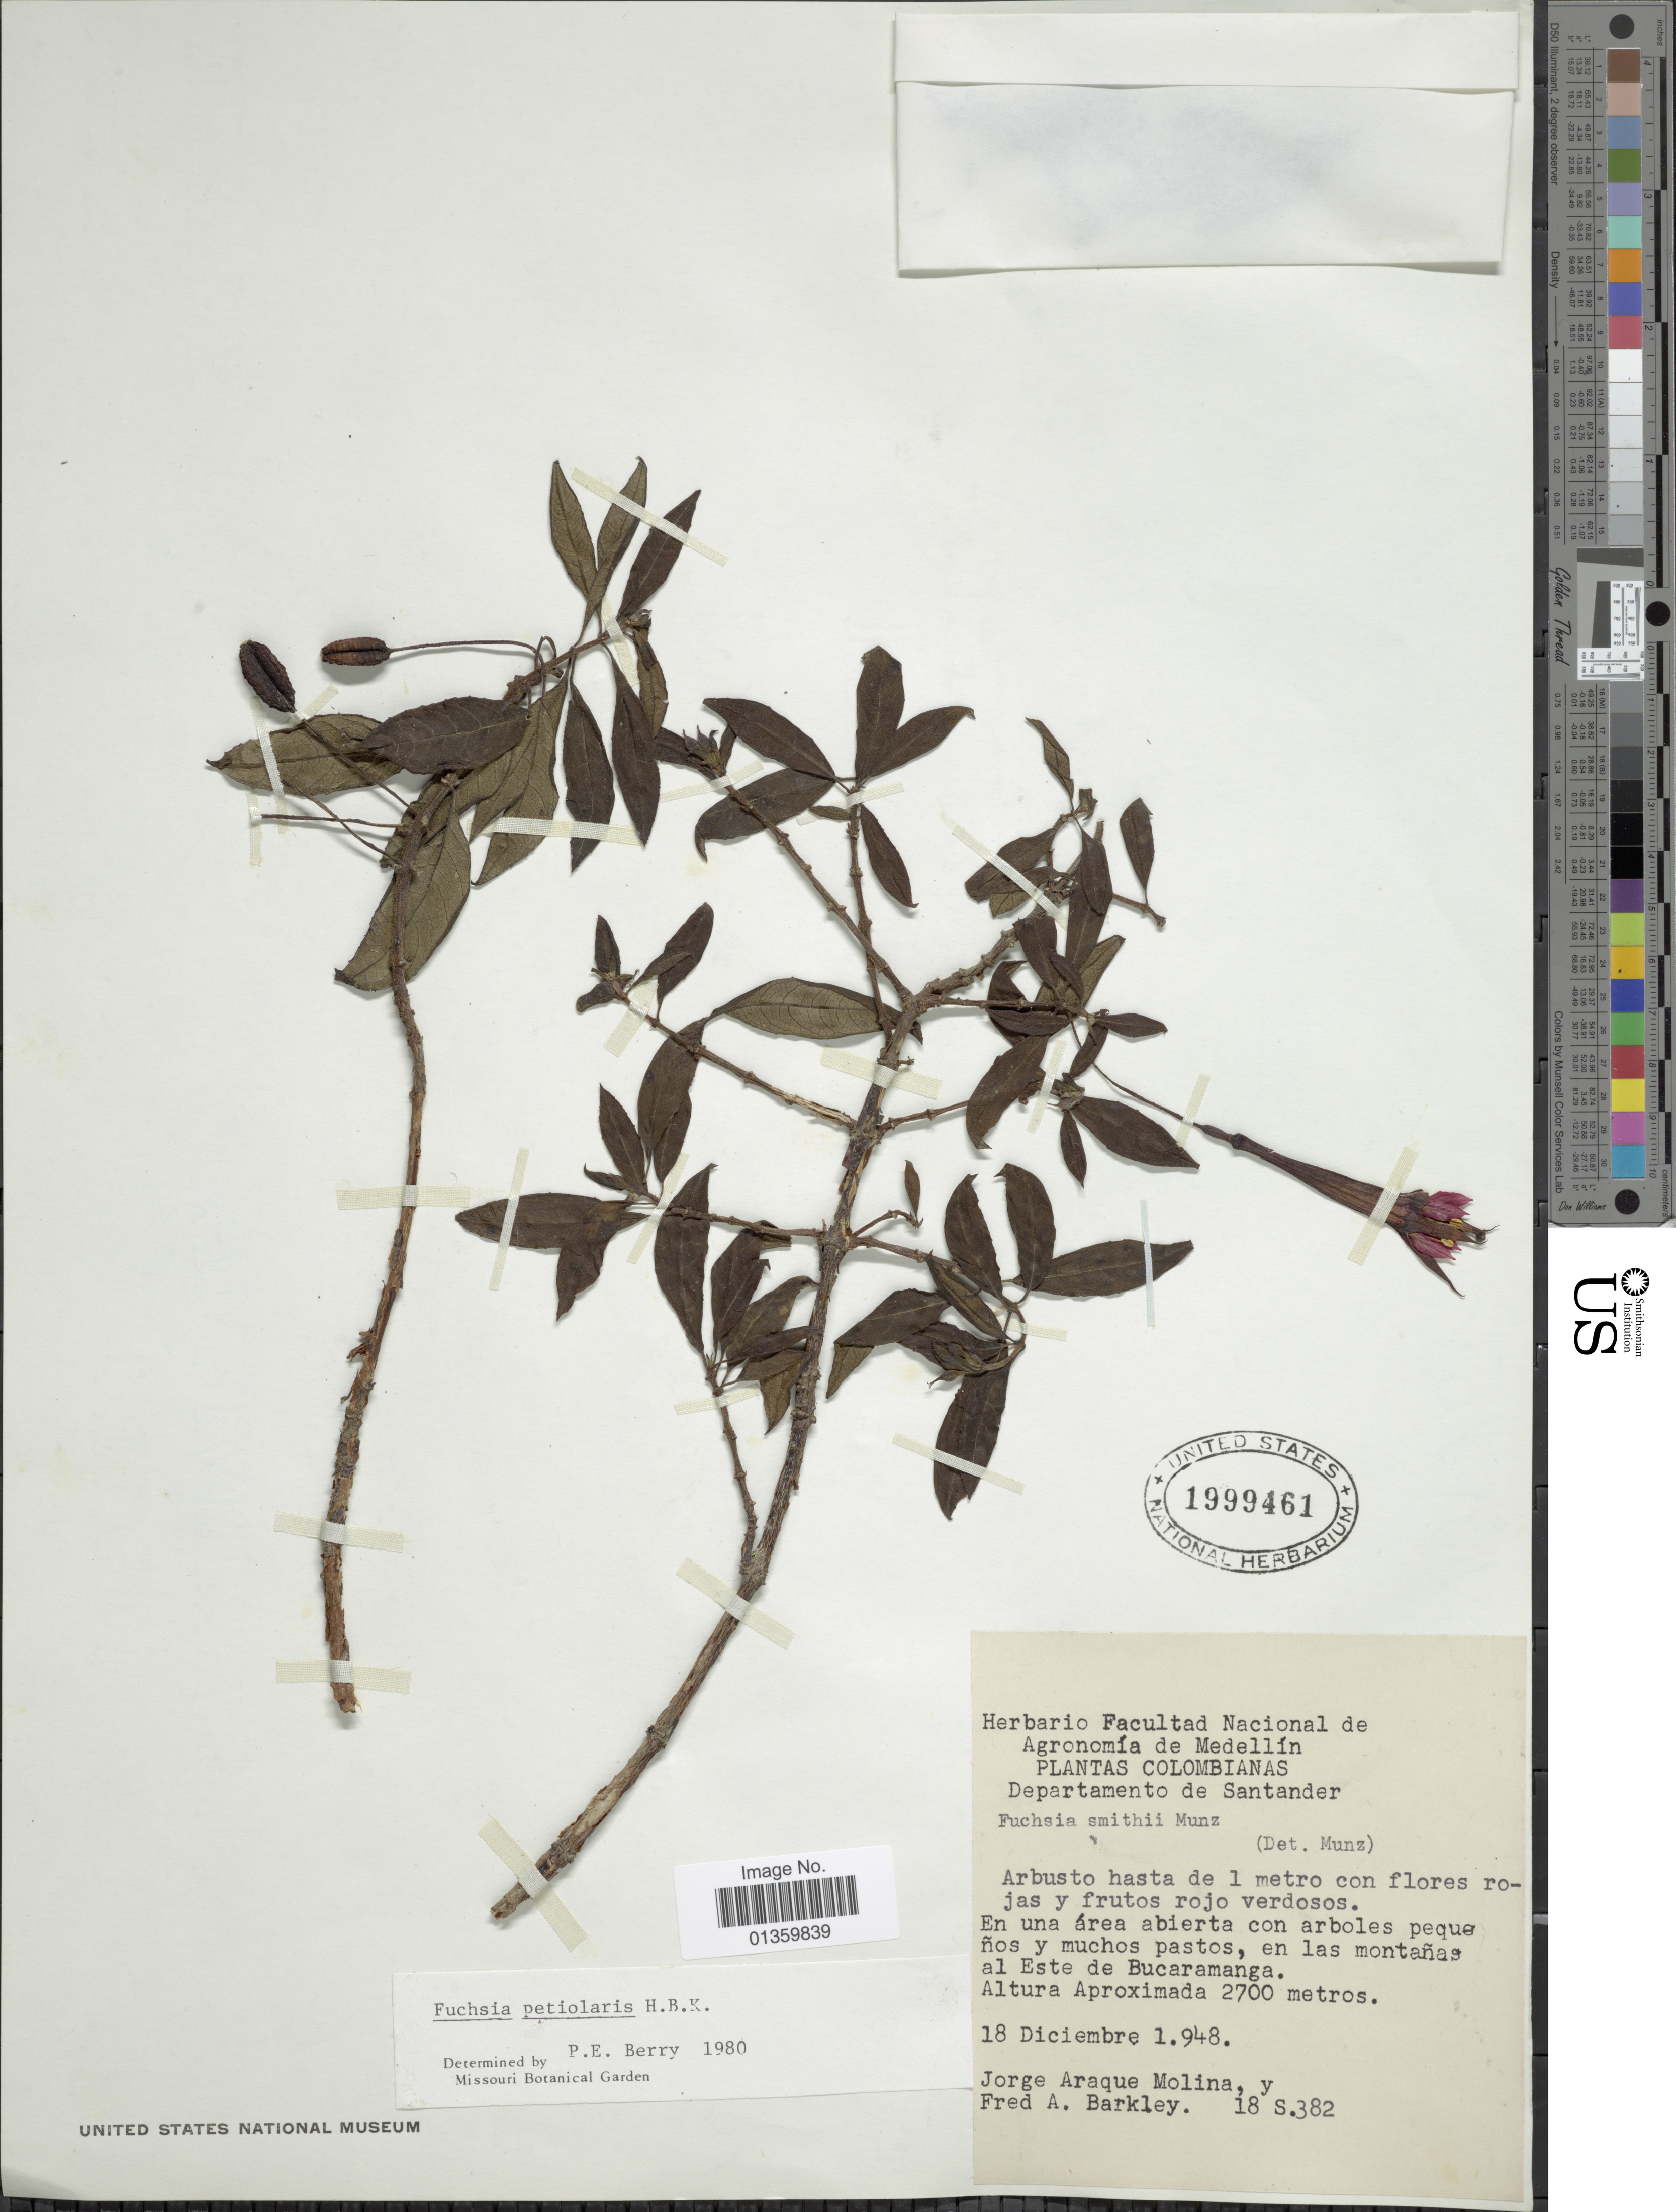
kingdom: Plantae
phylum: Tracheophyta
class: Magnoliopsida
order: Myrtales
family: Onagraceae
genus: Fuchsia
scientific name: Fuchsia petiolaris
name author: Kunth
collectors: J. A. Molina & F. A. Barkley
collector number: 18S382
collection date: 1948-12-18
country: Colombia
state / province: Santander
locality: En una área abierta con arboles pequeños y muchos pastos, en las montañas al Este de Bucaramanga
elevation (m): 2700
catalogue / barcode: US 1999461